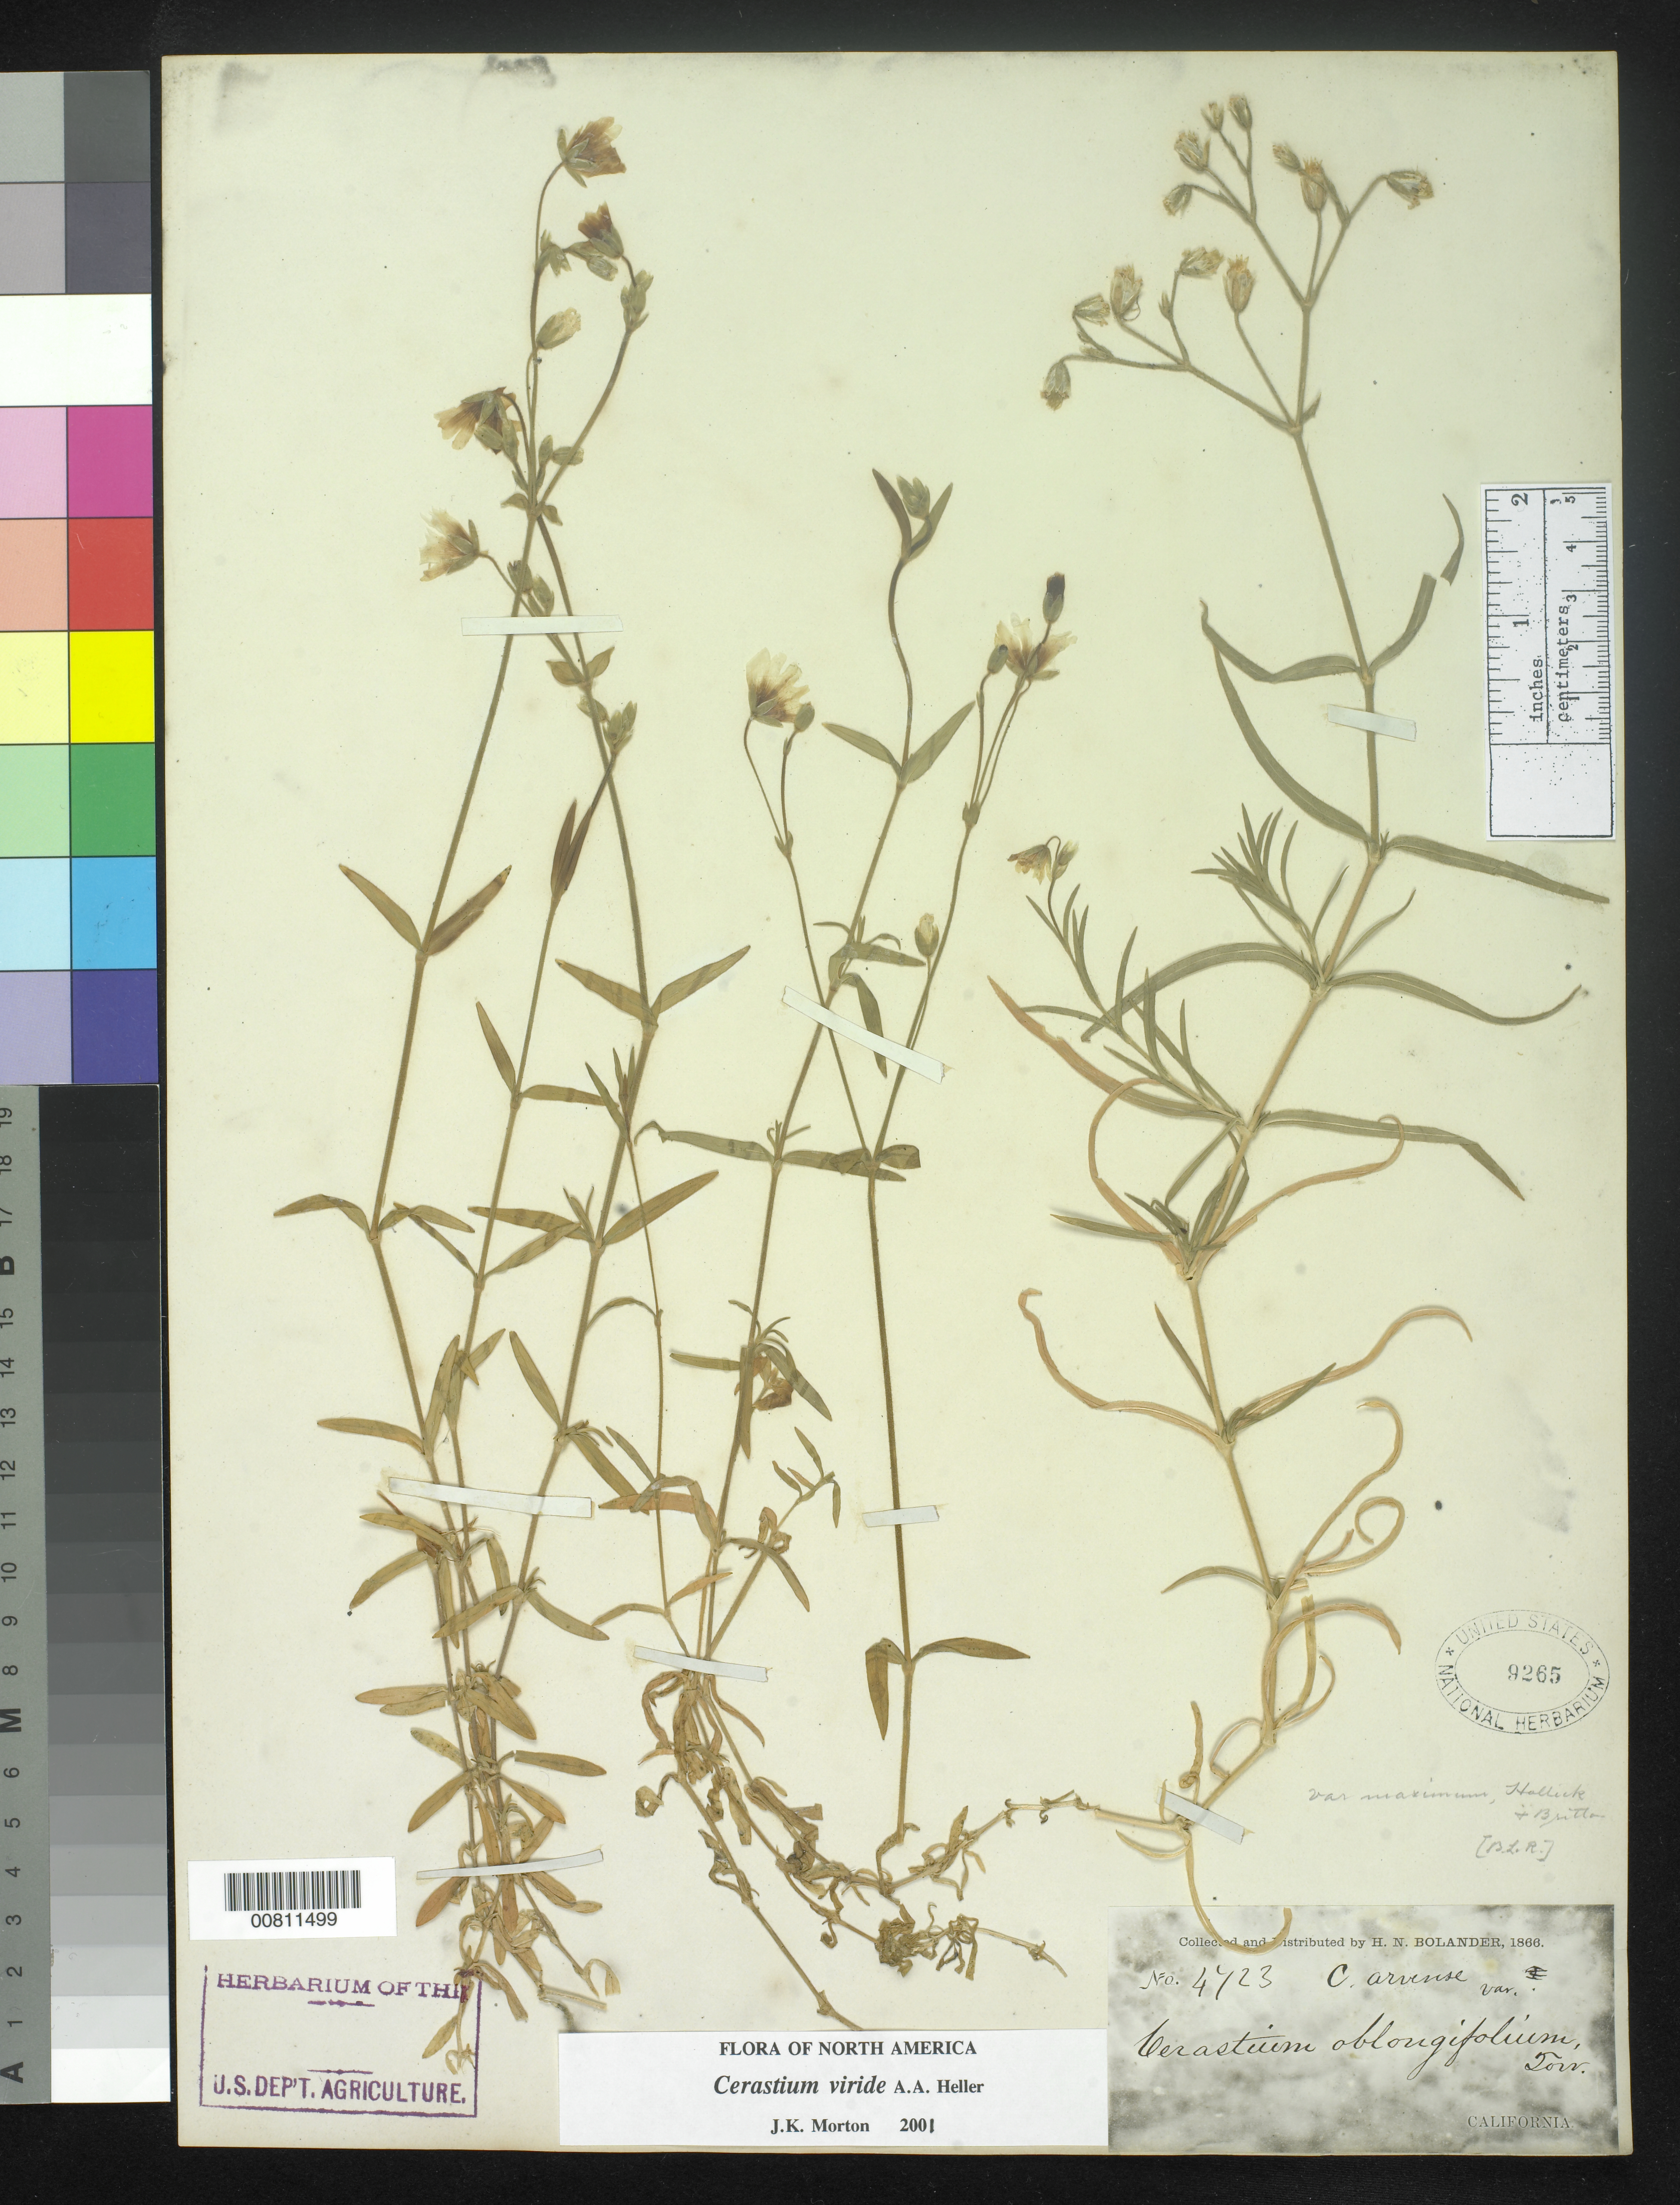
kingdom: Plantae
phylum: Tracheophyta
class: Magnoliopsida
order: Caryophyllales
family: Caryophyllaceae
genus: Cerastium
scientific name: Cerastium arvense var. maximum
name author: Hollick & Britton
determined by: Morton, J. K.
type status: Isosyntype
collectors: H. Bolander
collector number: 4723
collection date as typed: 1866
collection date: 1866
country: United States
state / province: California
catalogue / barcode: US 9265